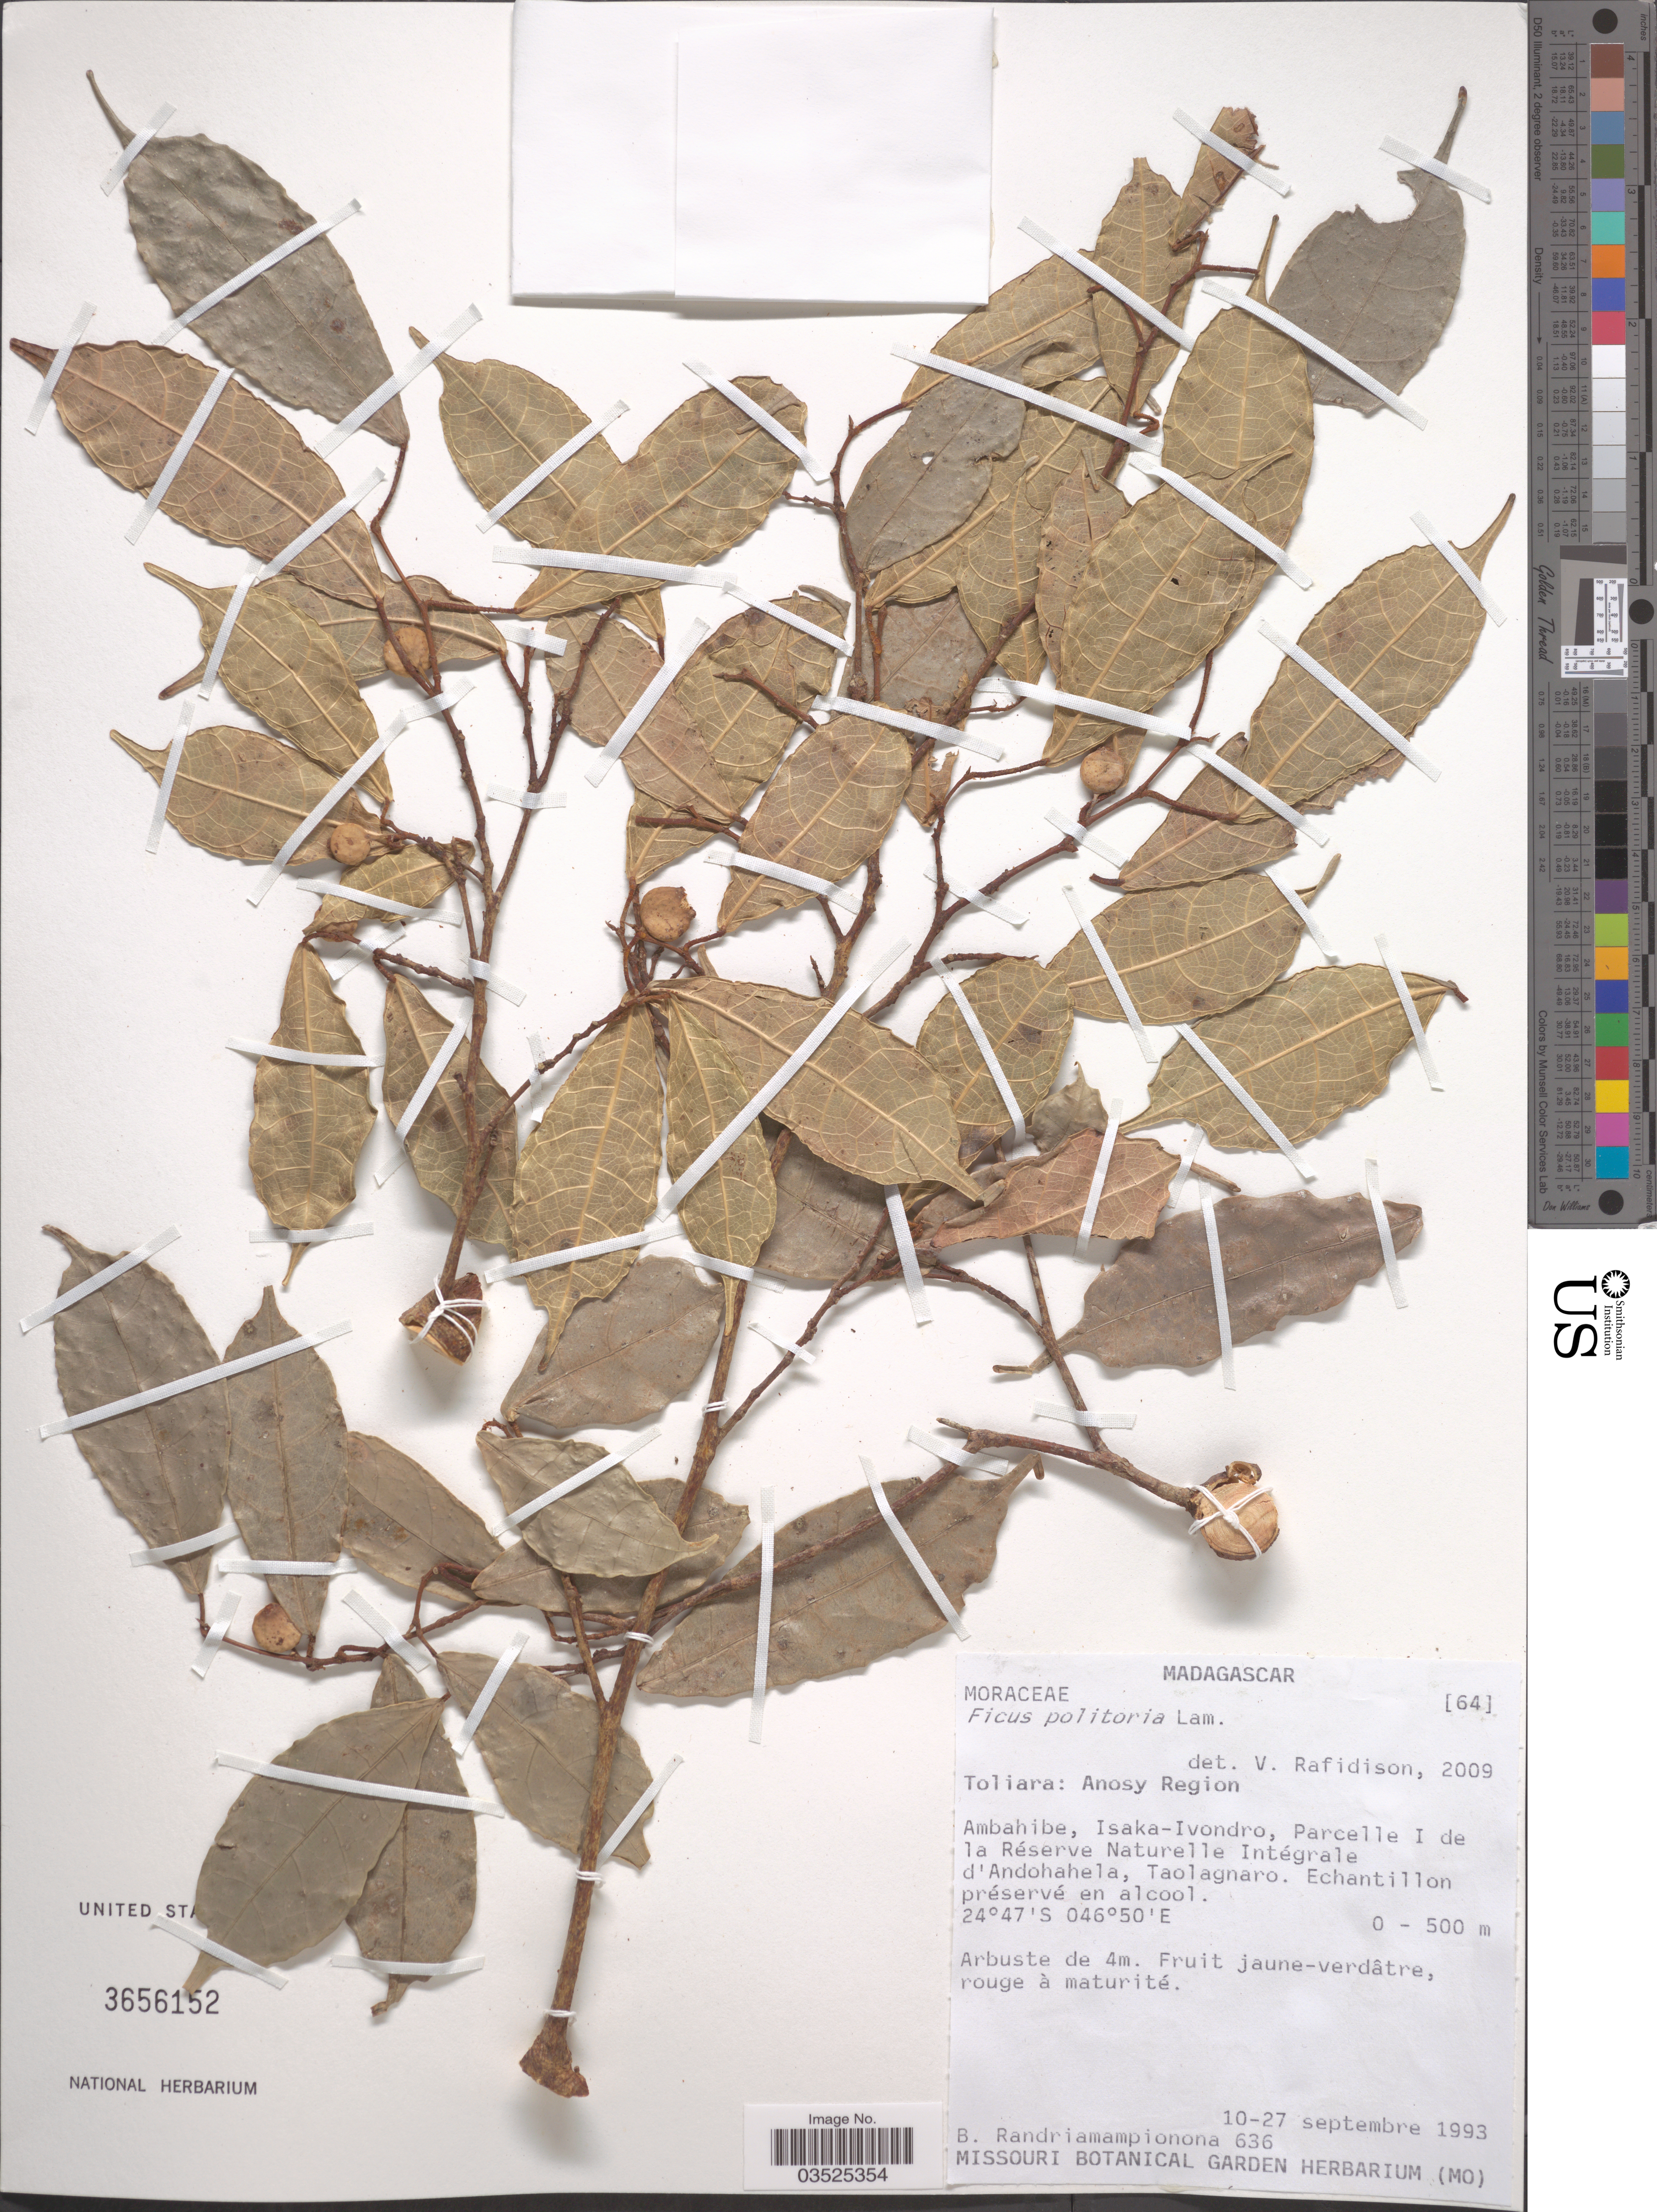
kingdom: Plantae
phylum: Tracheophyta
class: Magnoliopsida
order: Rosales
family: Moraceae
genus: Ficus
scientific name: Ficus politoria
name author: Lam.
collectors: B. Randriamampionona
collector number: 636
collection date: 1993-09-10/1993-09-27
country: Madagascar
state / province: Anosy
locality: Anosy Region. Ambahibe, Isaka - Ivondro, Parcelle I de la Réserve Naturelle Intégrale d'Andohahela, Taolagnaro.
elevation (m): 0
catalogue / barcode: US 3656152